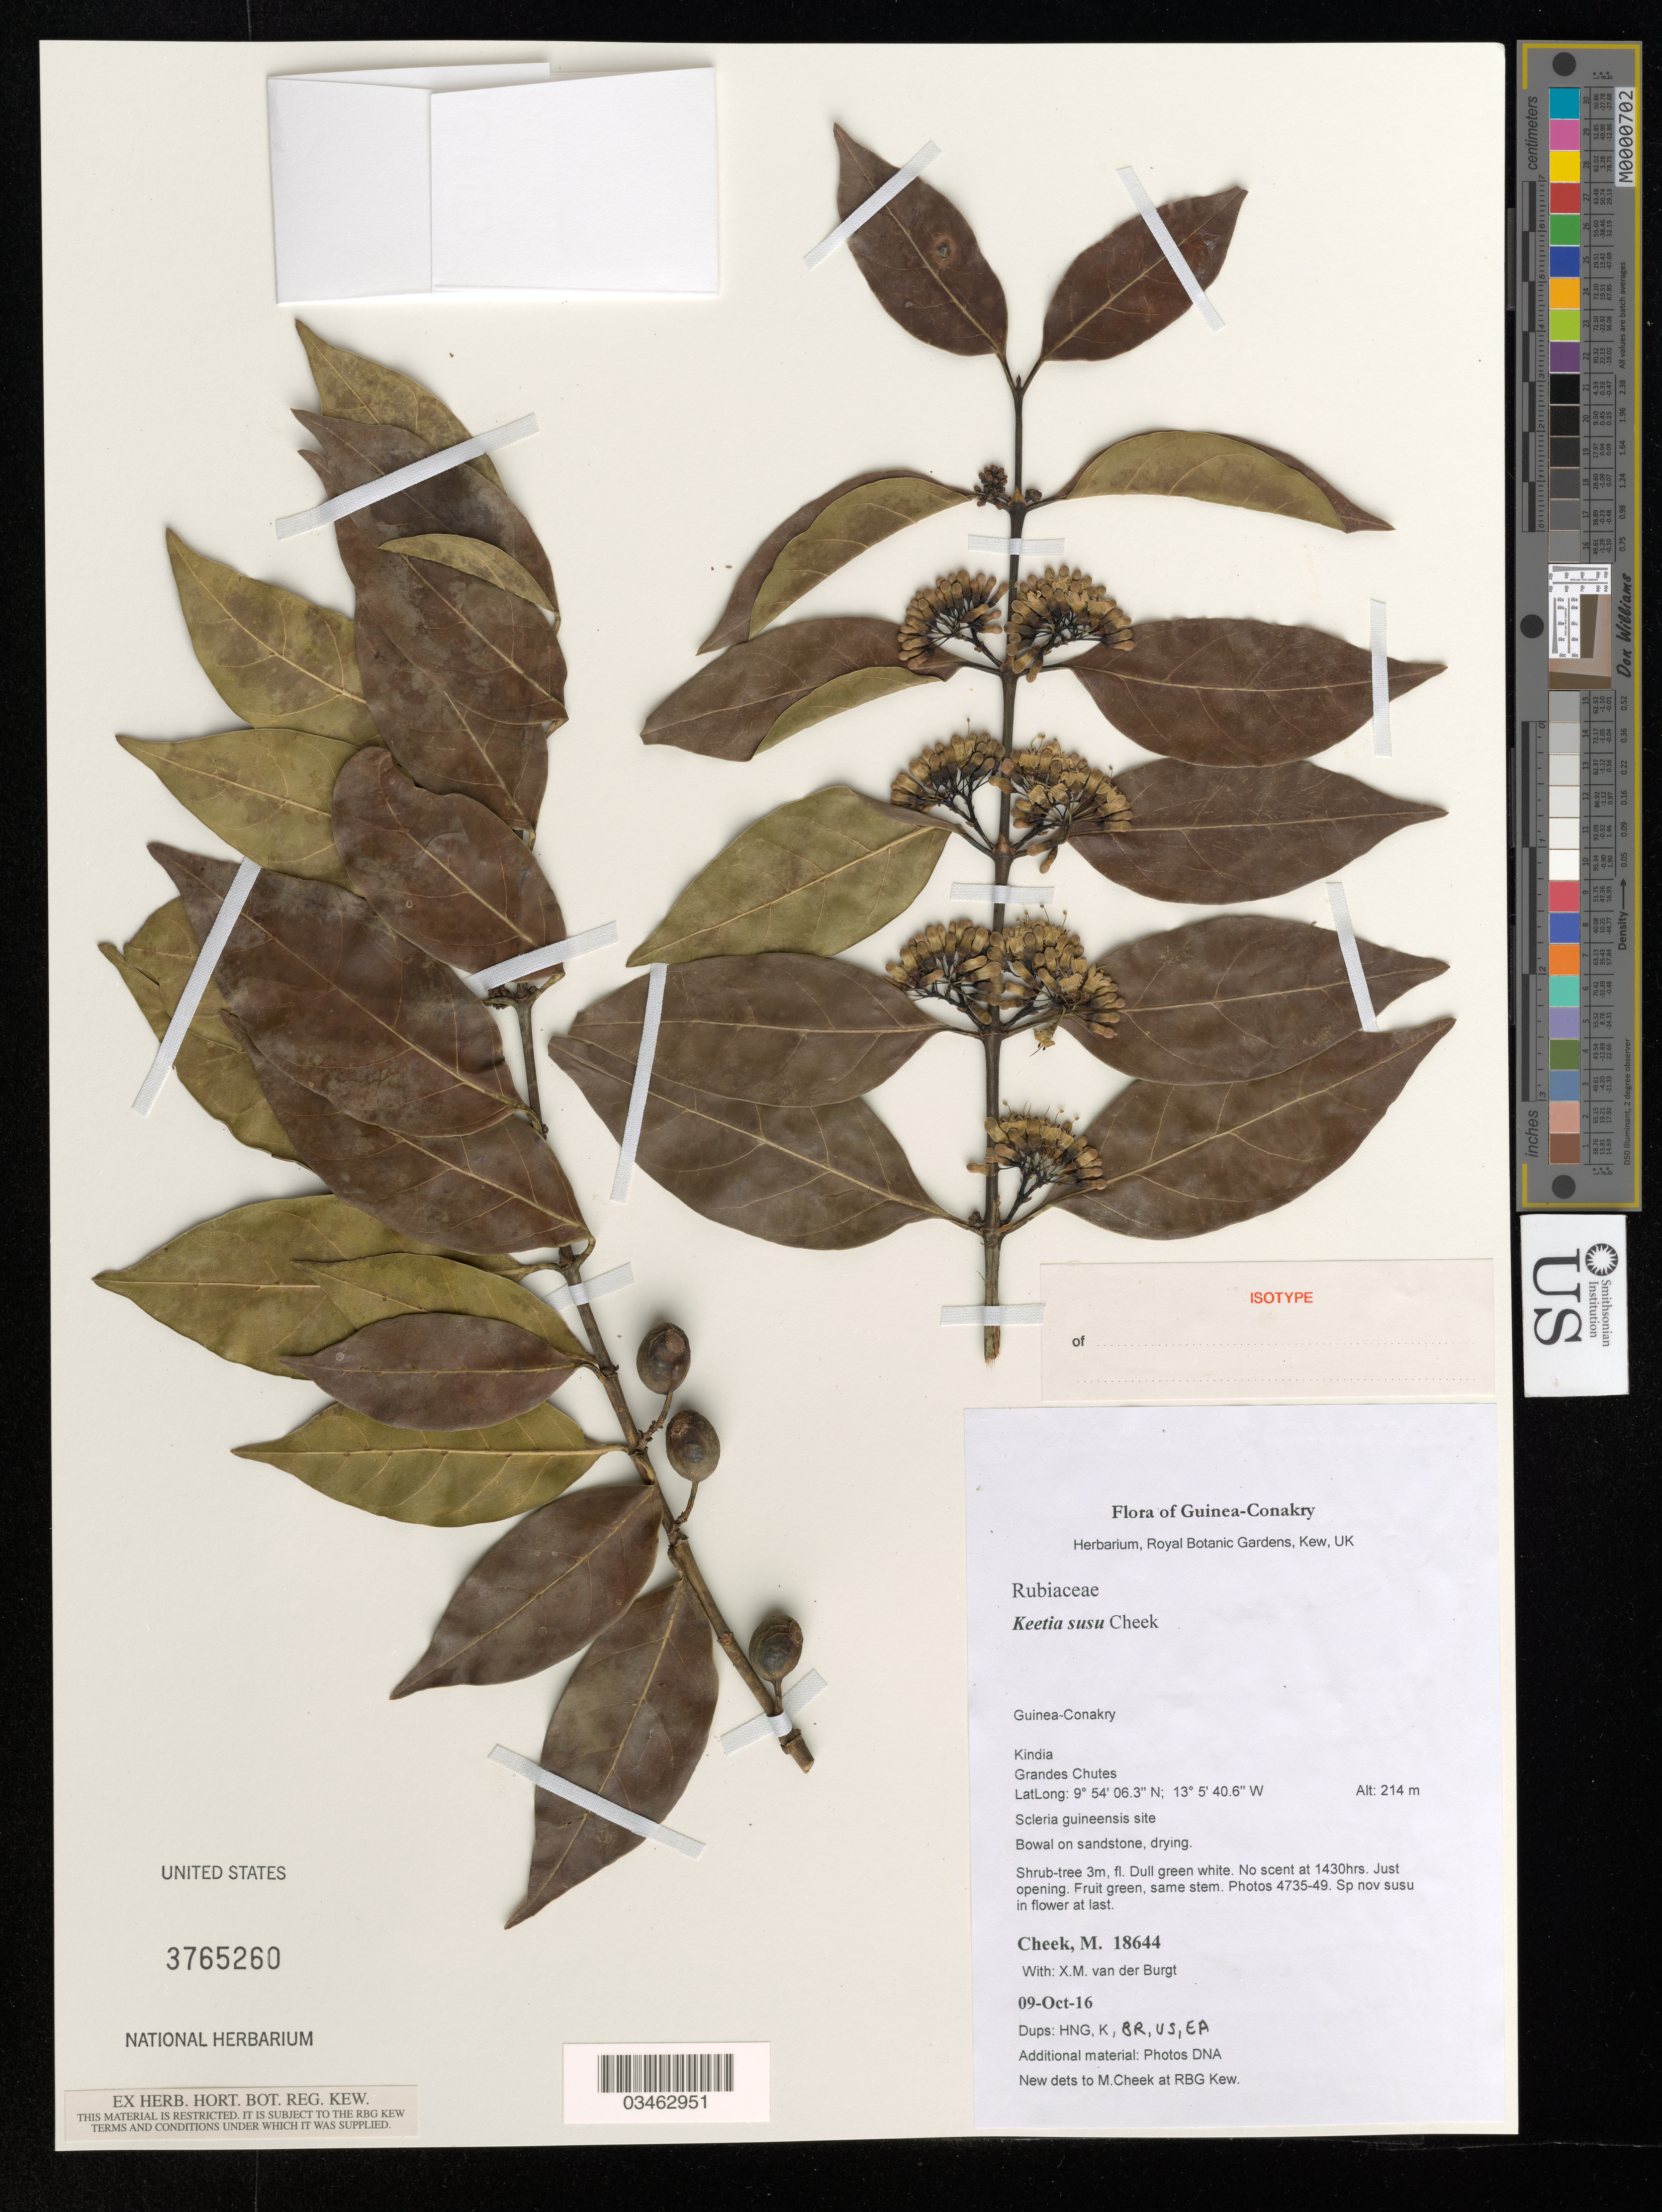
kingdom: Plantae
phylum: Tracheophyta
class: Magnoliopsida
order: Gentianales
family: Rubiaceae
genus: Keetia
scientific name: Keetia susu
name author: Cheek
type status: Isotype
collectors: M. Cheek & X. M. van der Burgt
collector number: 18644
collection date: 2016-10-09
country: Guinea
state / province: Conakry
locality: Guinea-Conakry, Kindia. Grandes Chutes.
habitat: Scleria guineensis site. Bowal on sandstone, drying.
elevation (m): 214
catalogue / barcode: US 3765260